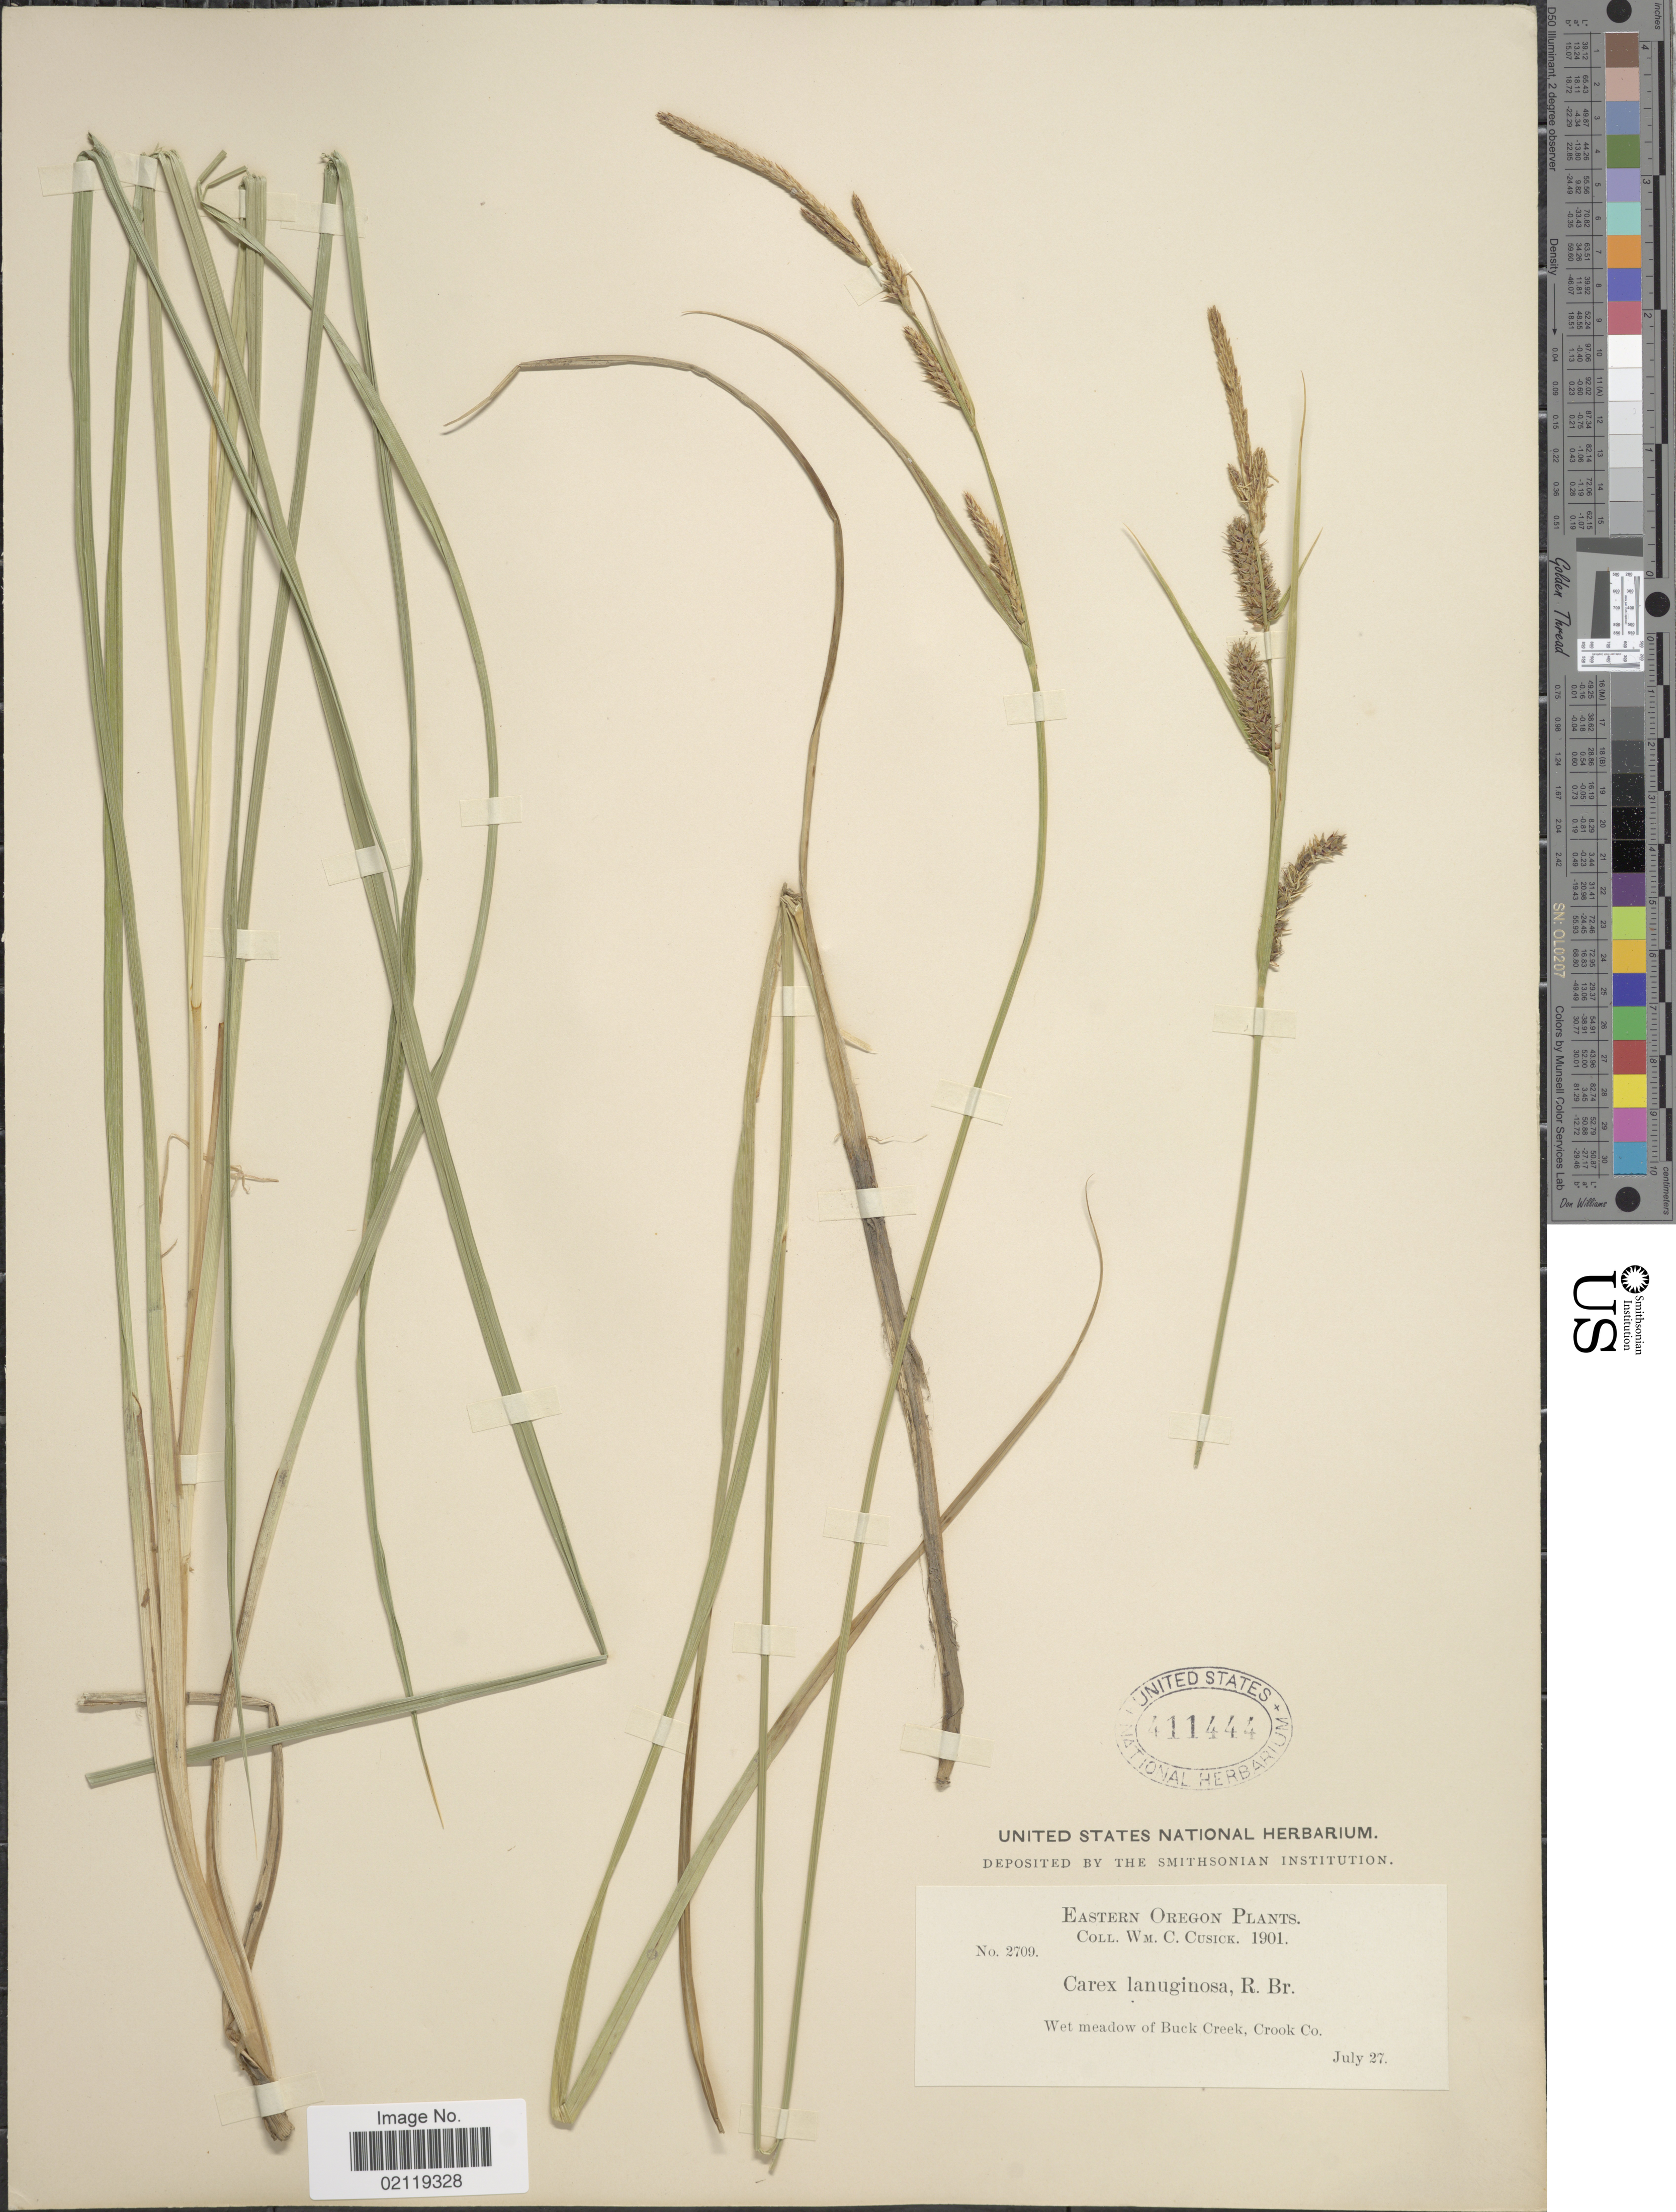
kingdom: Plantae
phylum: Tracheophyta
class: Liliopsida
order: Poales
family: Cyperaceae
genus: Carex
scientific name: Carex pellita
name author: Muhl. ex Willd.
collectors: W. C. Cusick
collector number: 2709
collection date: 1901-07-27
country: United States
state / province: Oregon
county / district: Crook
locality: Eastern Oregon. Wet meadow of Buck Creek, Crook Co.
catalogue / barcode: US 411444